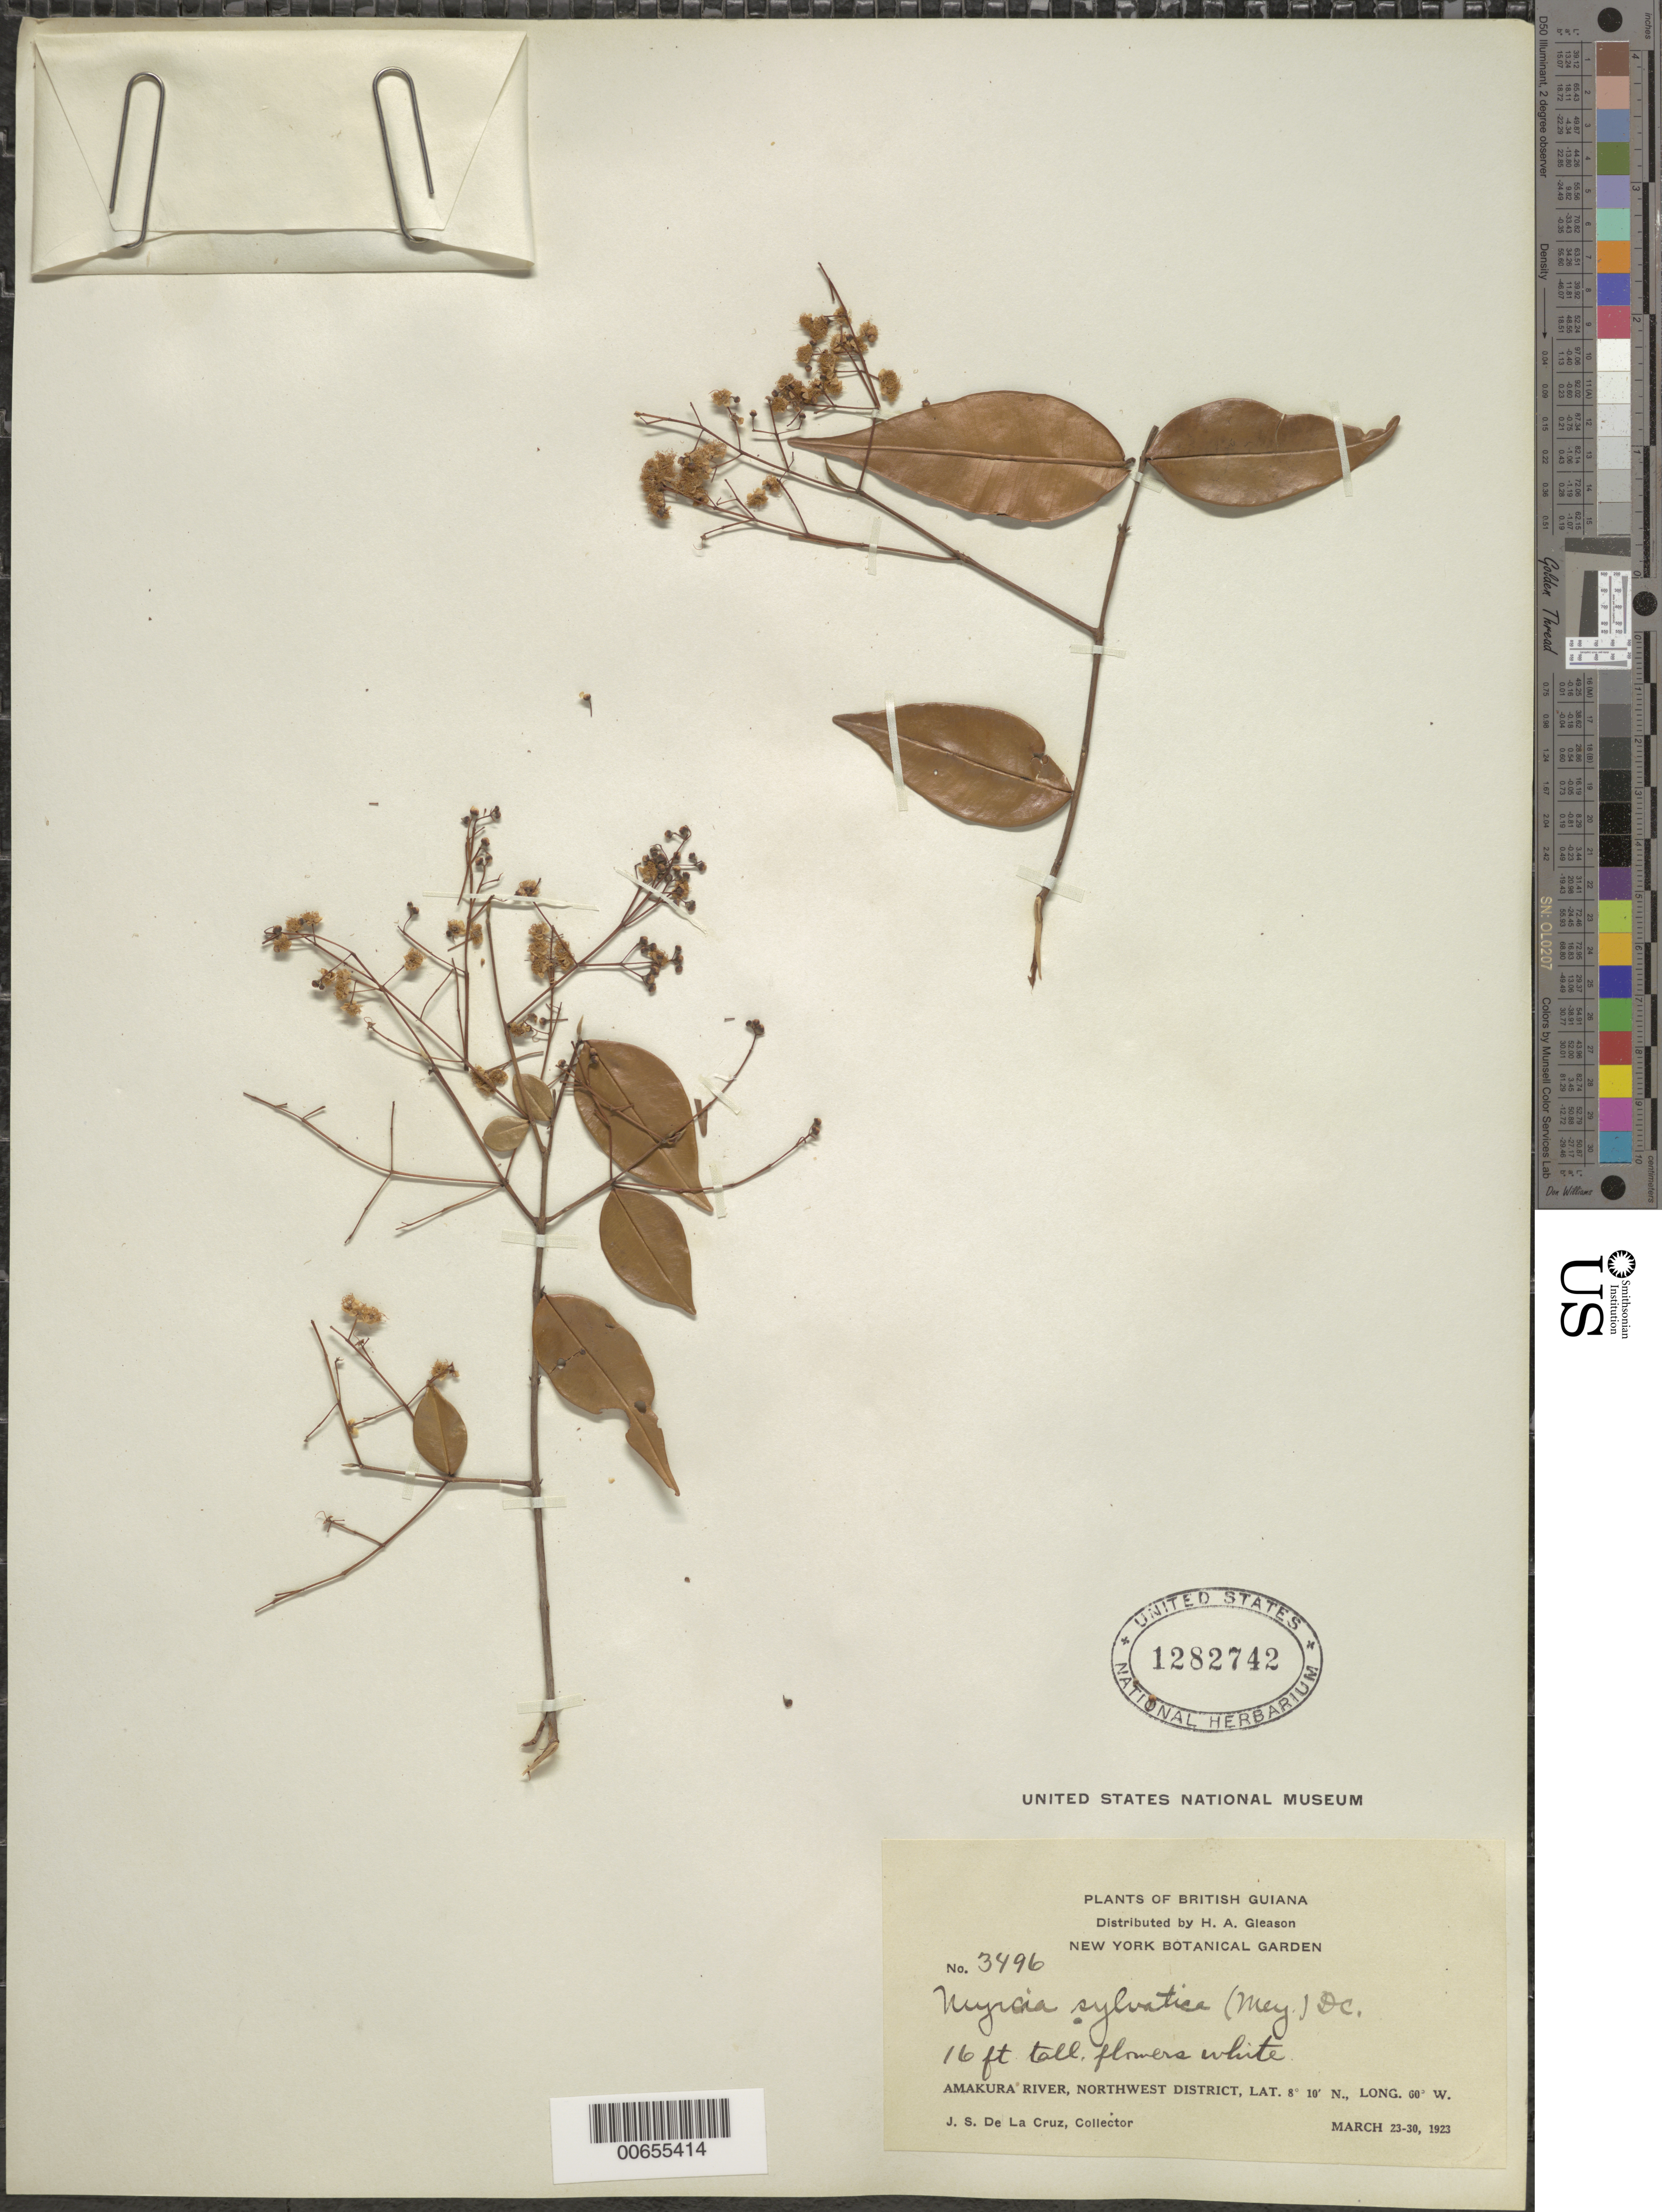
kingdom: Plantae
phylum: Tracheophyta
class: Magnoliopsida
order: Myrtales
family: Myrtaceae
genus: Myrcia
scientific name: Myrcia sylvatica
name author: (G. Mey.) DC.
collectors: J. S. de la Cruz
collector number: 3496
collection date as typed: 23-Mar-23 to 30-Mar-23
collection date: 1923-03-23/1923-03-30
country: Guyana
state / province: Barima-Waini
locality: Amakura R., NW District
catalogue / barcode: US 1282742